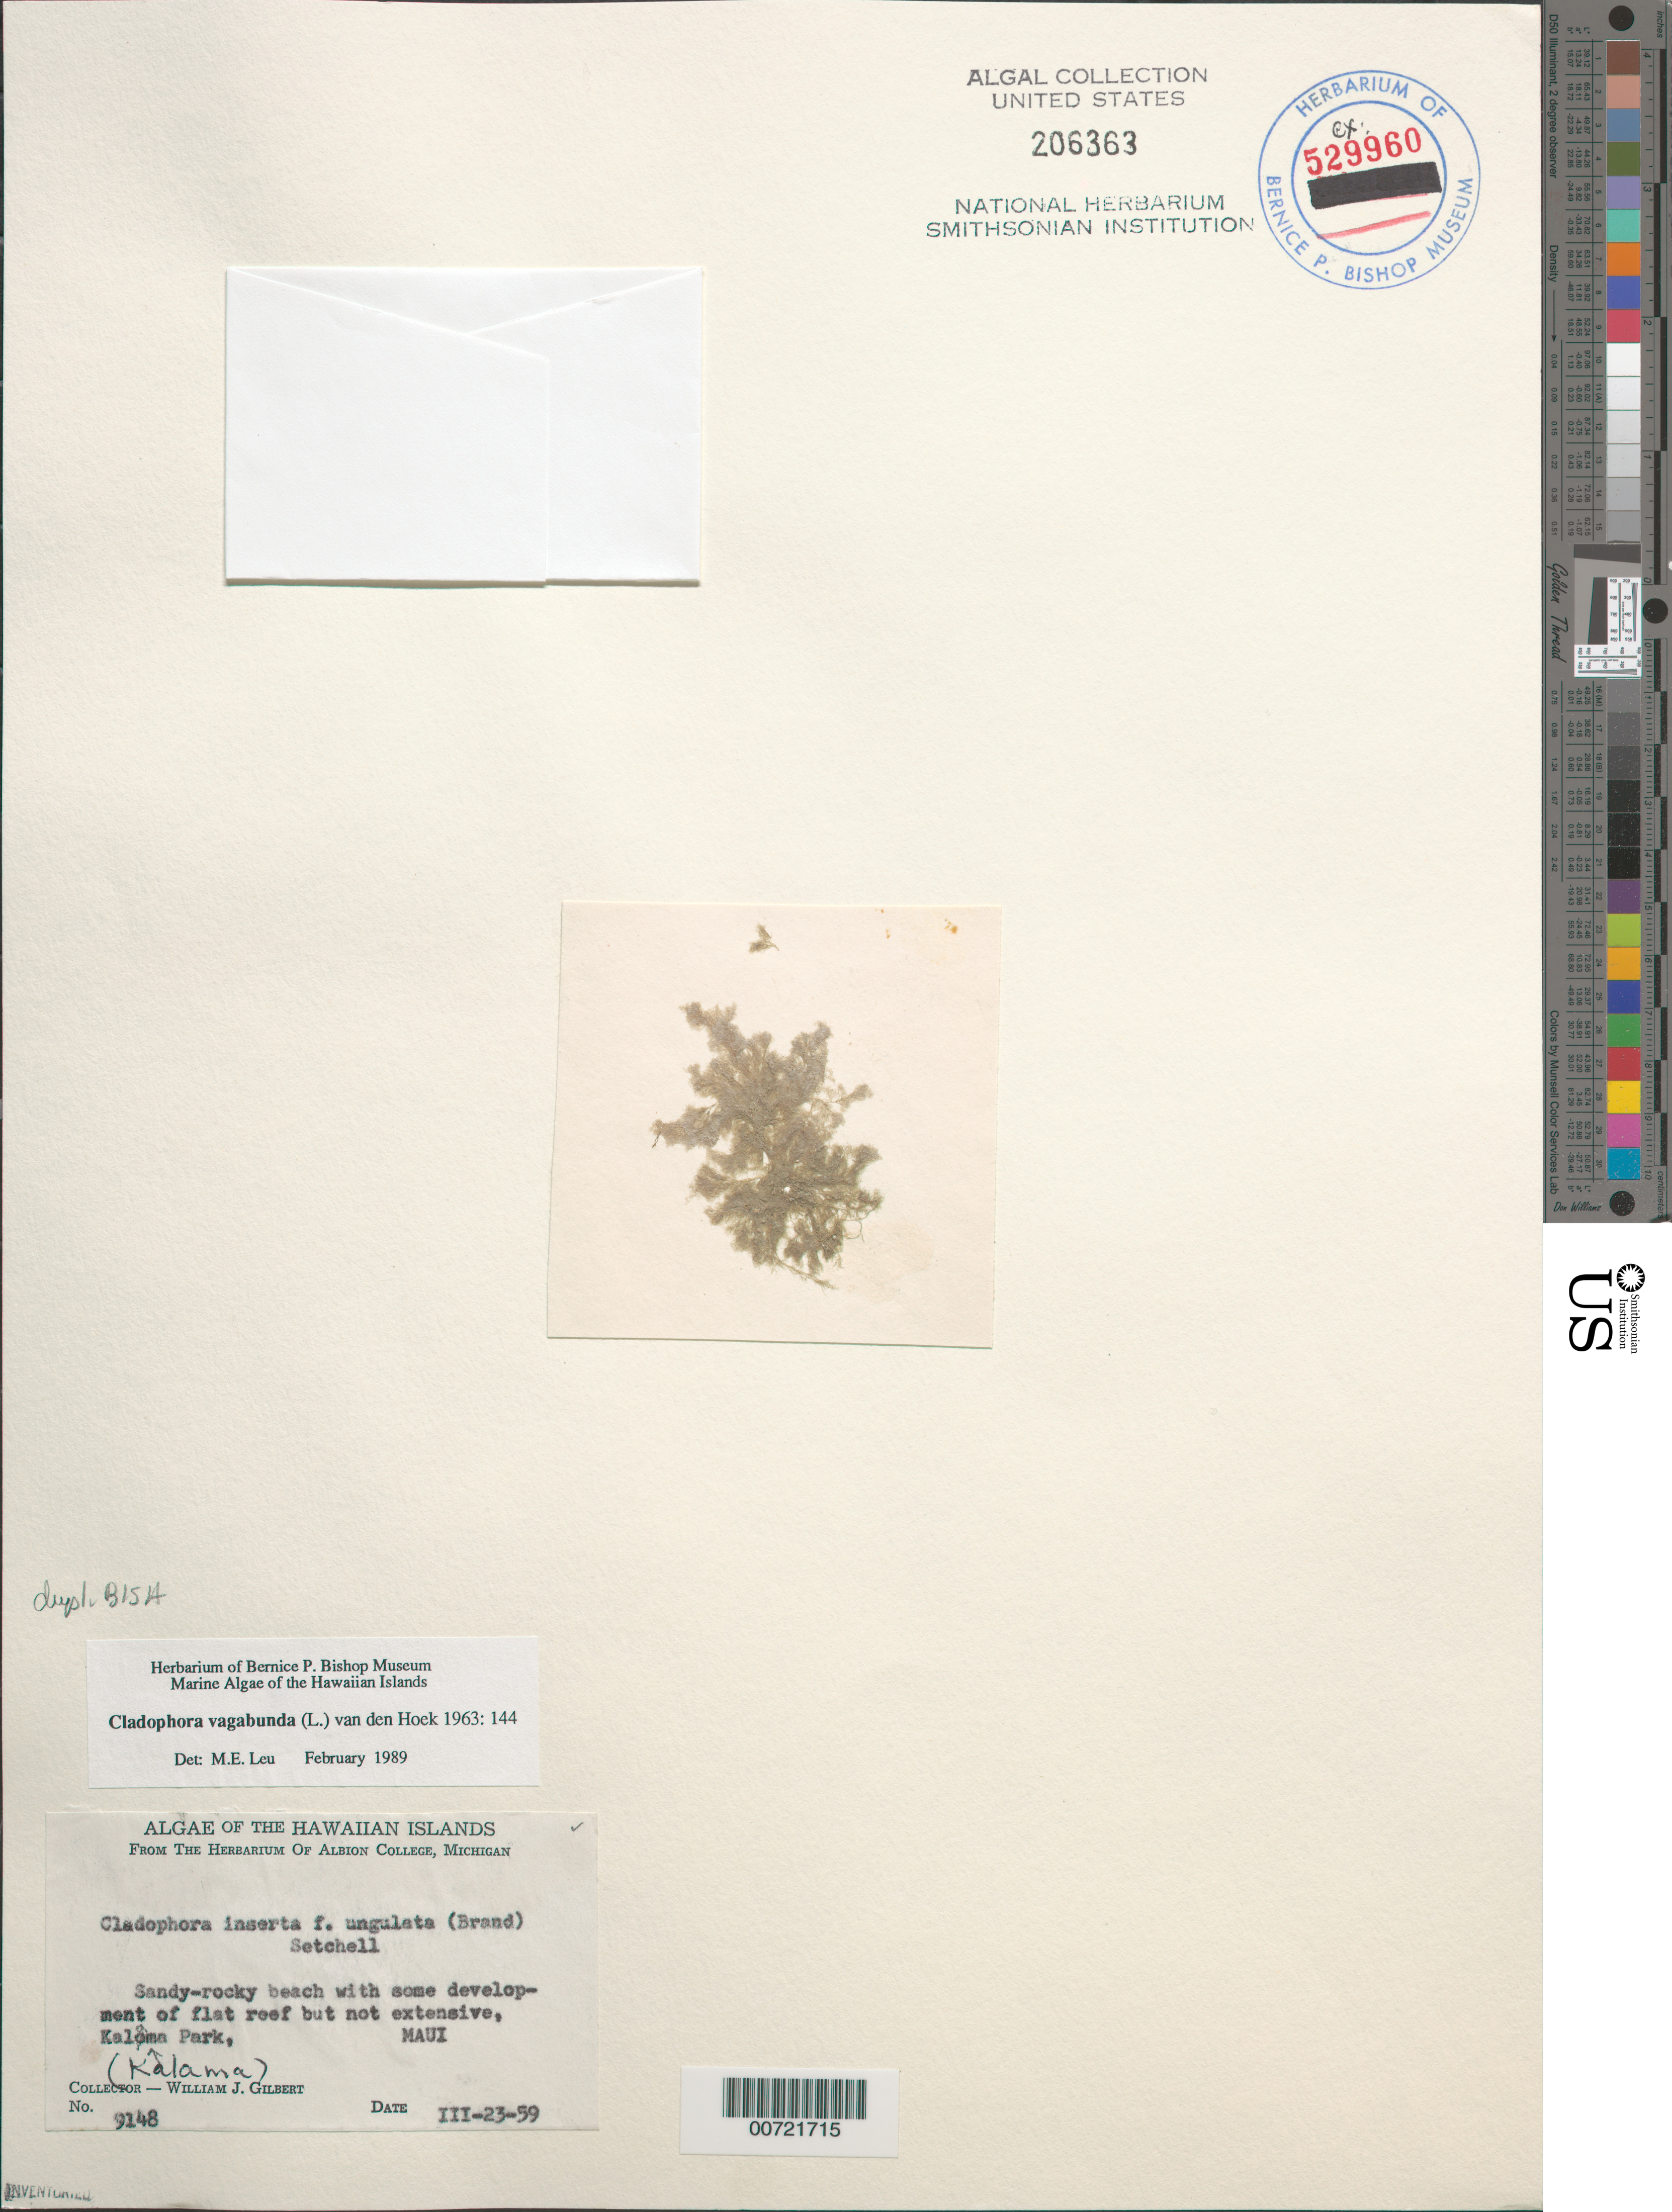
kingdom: Plantae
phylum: Chlorophyta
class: Ulvophyceae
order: Cladophorales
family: Cladophoraceae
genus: Cladophora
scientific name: Cladophora vagabunda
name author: (L.) C. Hoek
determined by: Leu, M. E.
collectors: W. J. Gilbert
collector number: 9148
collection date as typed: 23 Mar 1959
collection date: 1959-03-23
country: United States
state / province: Hawaii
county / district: Maui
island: Maui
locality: Kalama Park (Kaloma Park)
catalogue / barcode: US 206363